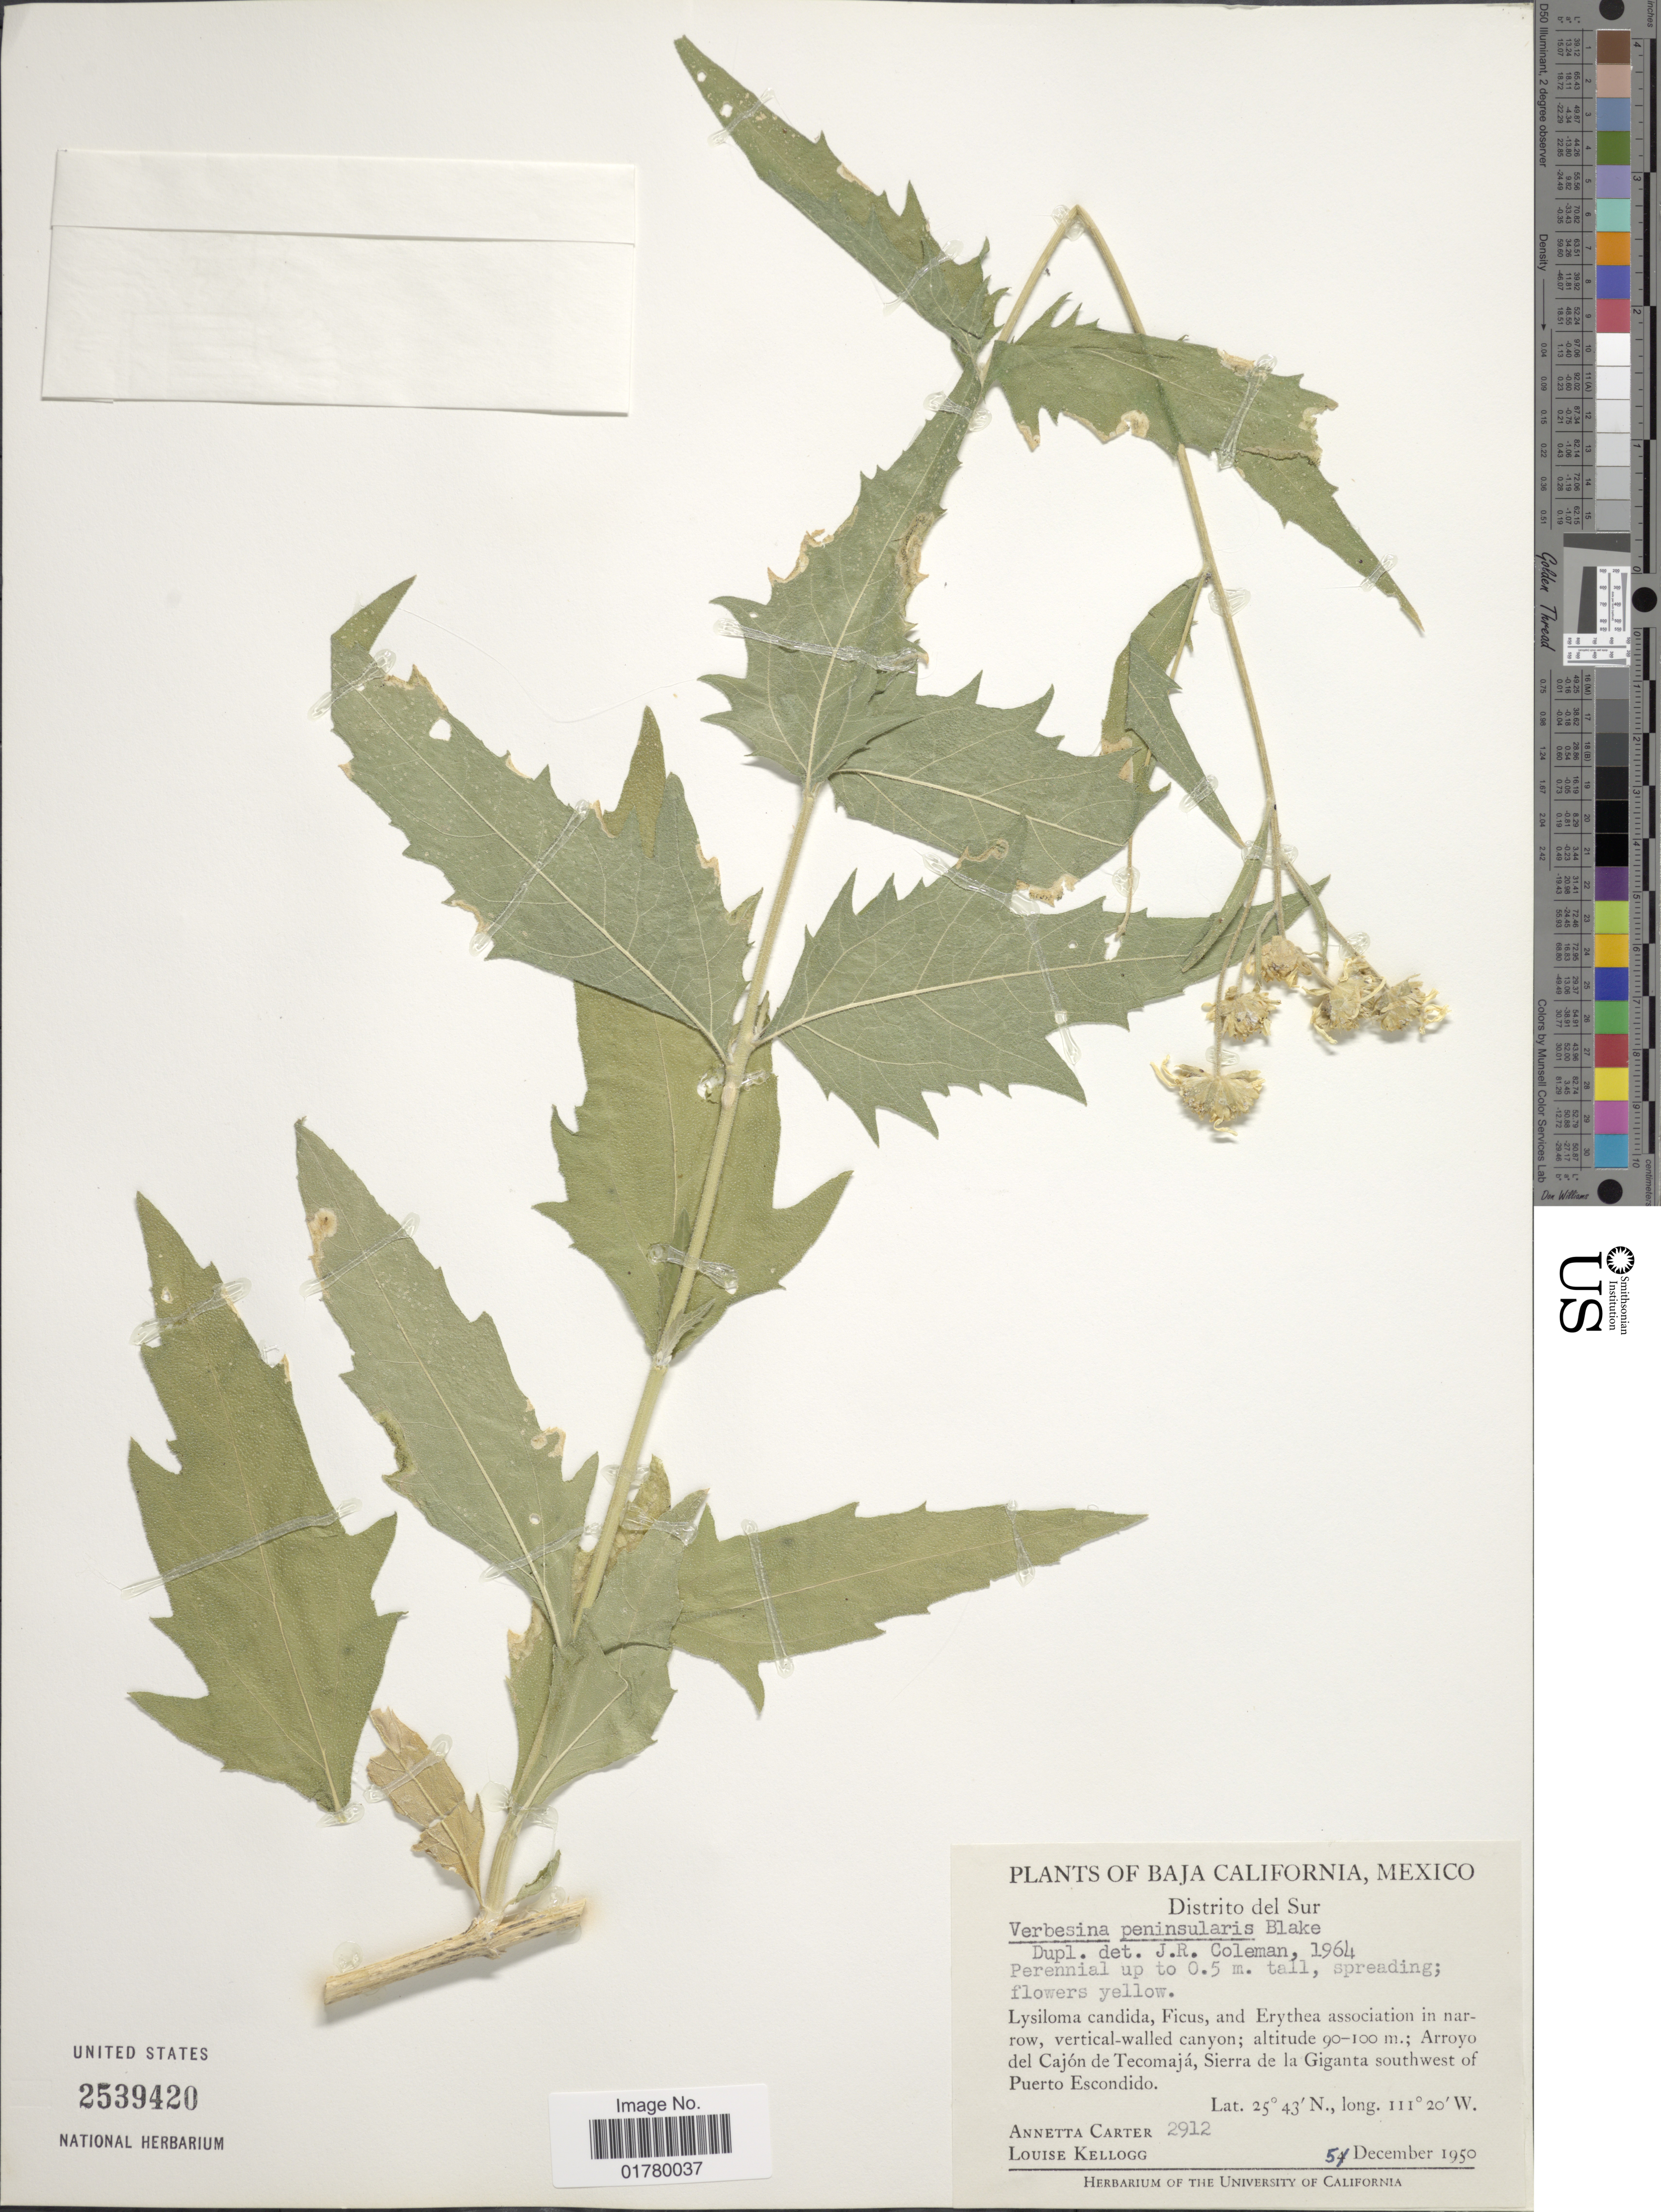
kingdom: Plantae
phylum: Tracheophyta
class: Magnoliopsida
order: Asterales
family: Asteraceae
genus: Verbesina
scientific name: Verbesina peninsularis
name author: S.F. Blake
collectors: A. Carter & L. Kellogg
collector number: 2912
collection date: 1950-12-05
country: Mexico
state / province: Baja California Sur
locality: Distrito del Sur, Arroyo del Cajón de Tecomajá, Sierra de la Giganta southwest of Puerto Escondido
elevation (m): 90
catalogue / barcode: US 2539420